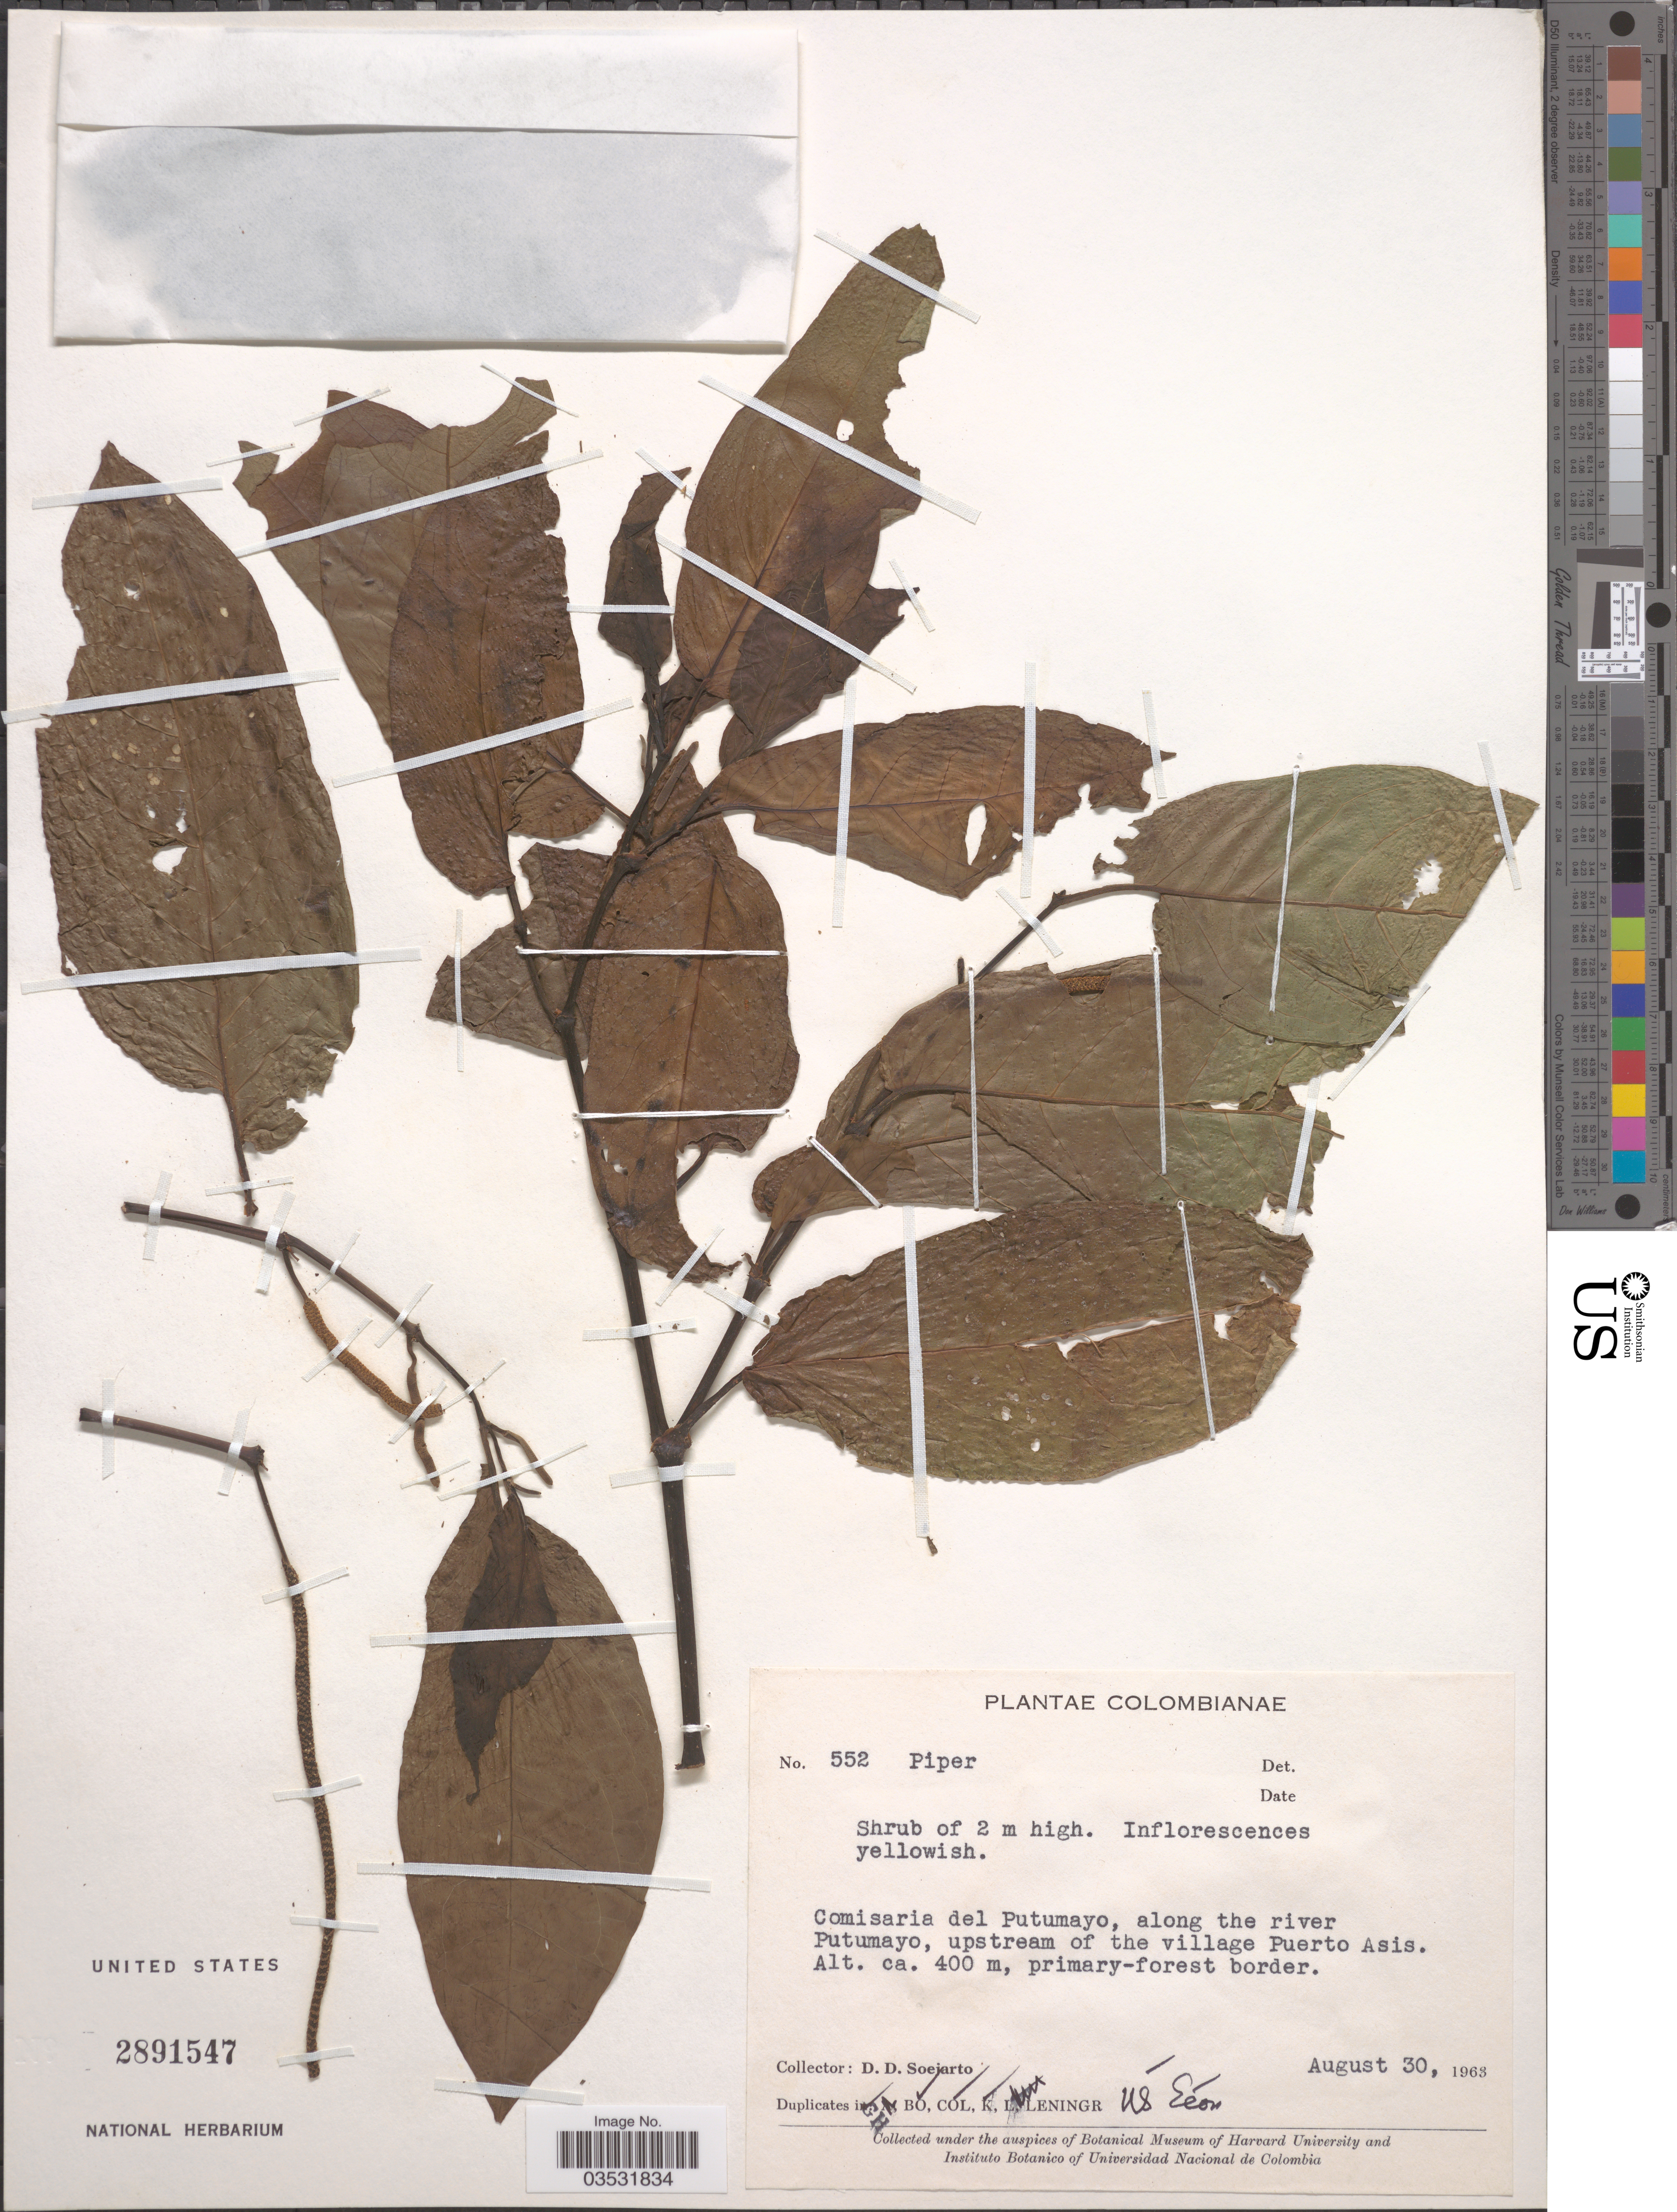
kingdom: Plantae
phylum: Tracheophyta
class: Magnoliopsida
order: Piperales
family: Piperaceae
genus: Piper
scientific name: Piper sp.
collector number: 552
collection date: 1963-08-30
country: Colombia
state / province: Putumayo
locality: Comisaria del Putumayo, along the river Putumayo, upstream of the village Puerto Asis.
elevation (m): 400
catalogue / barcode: US 2891547